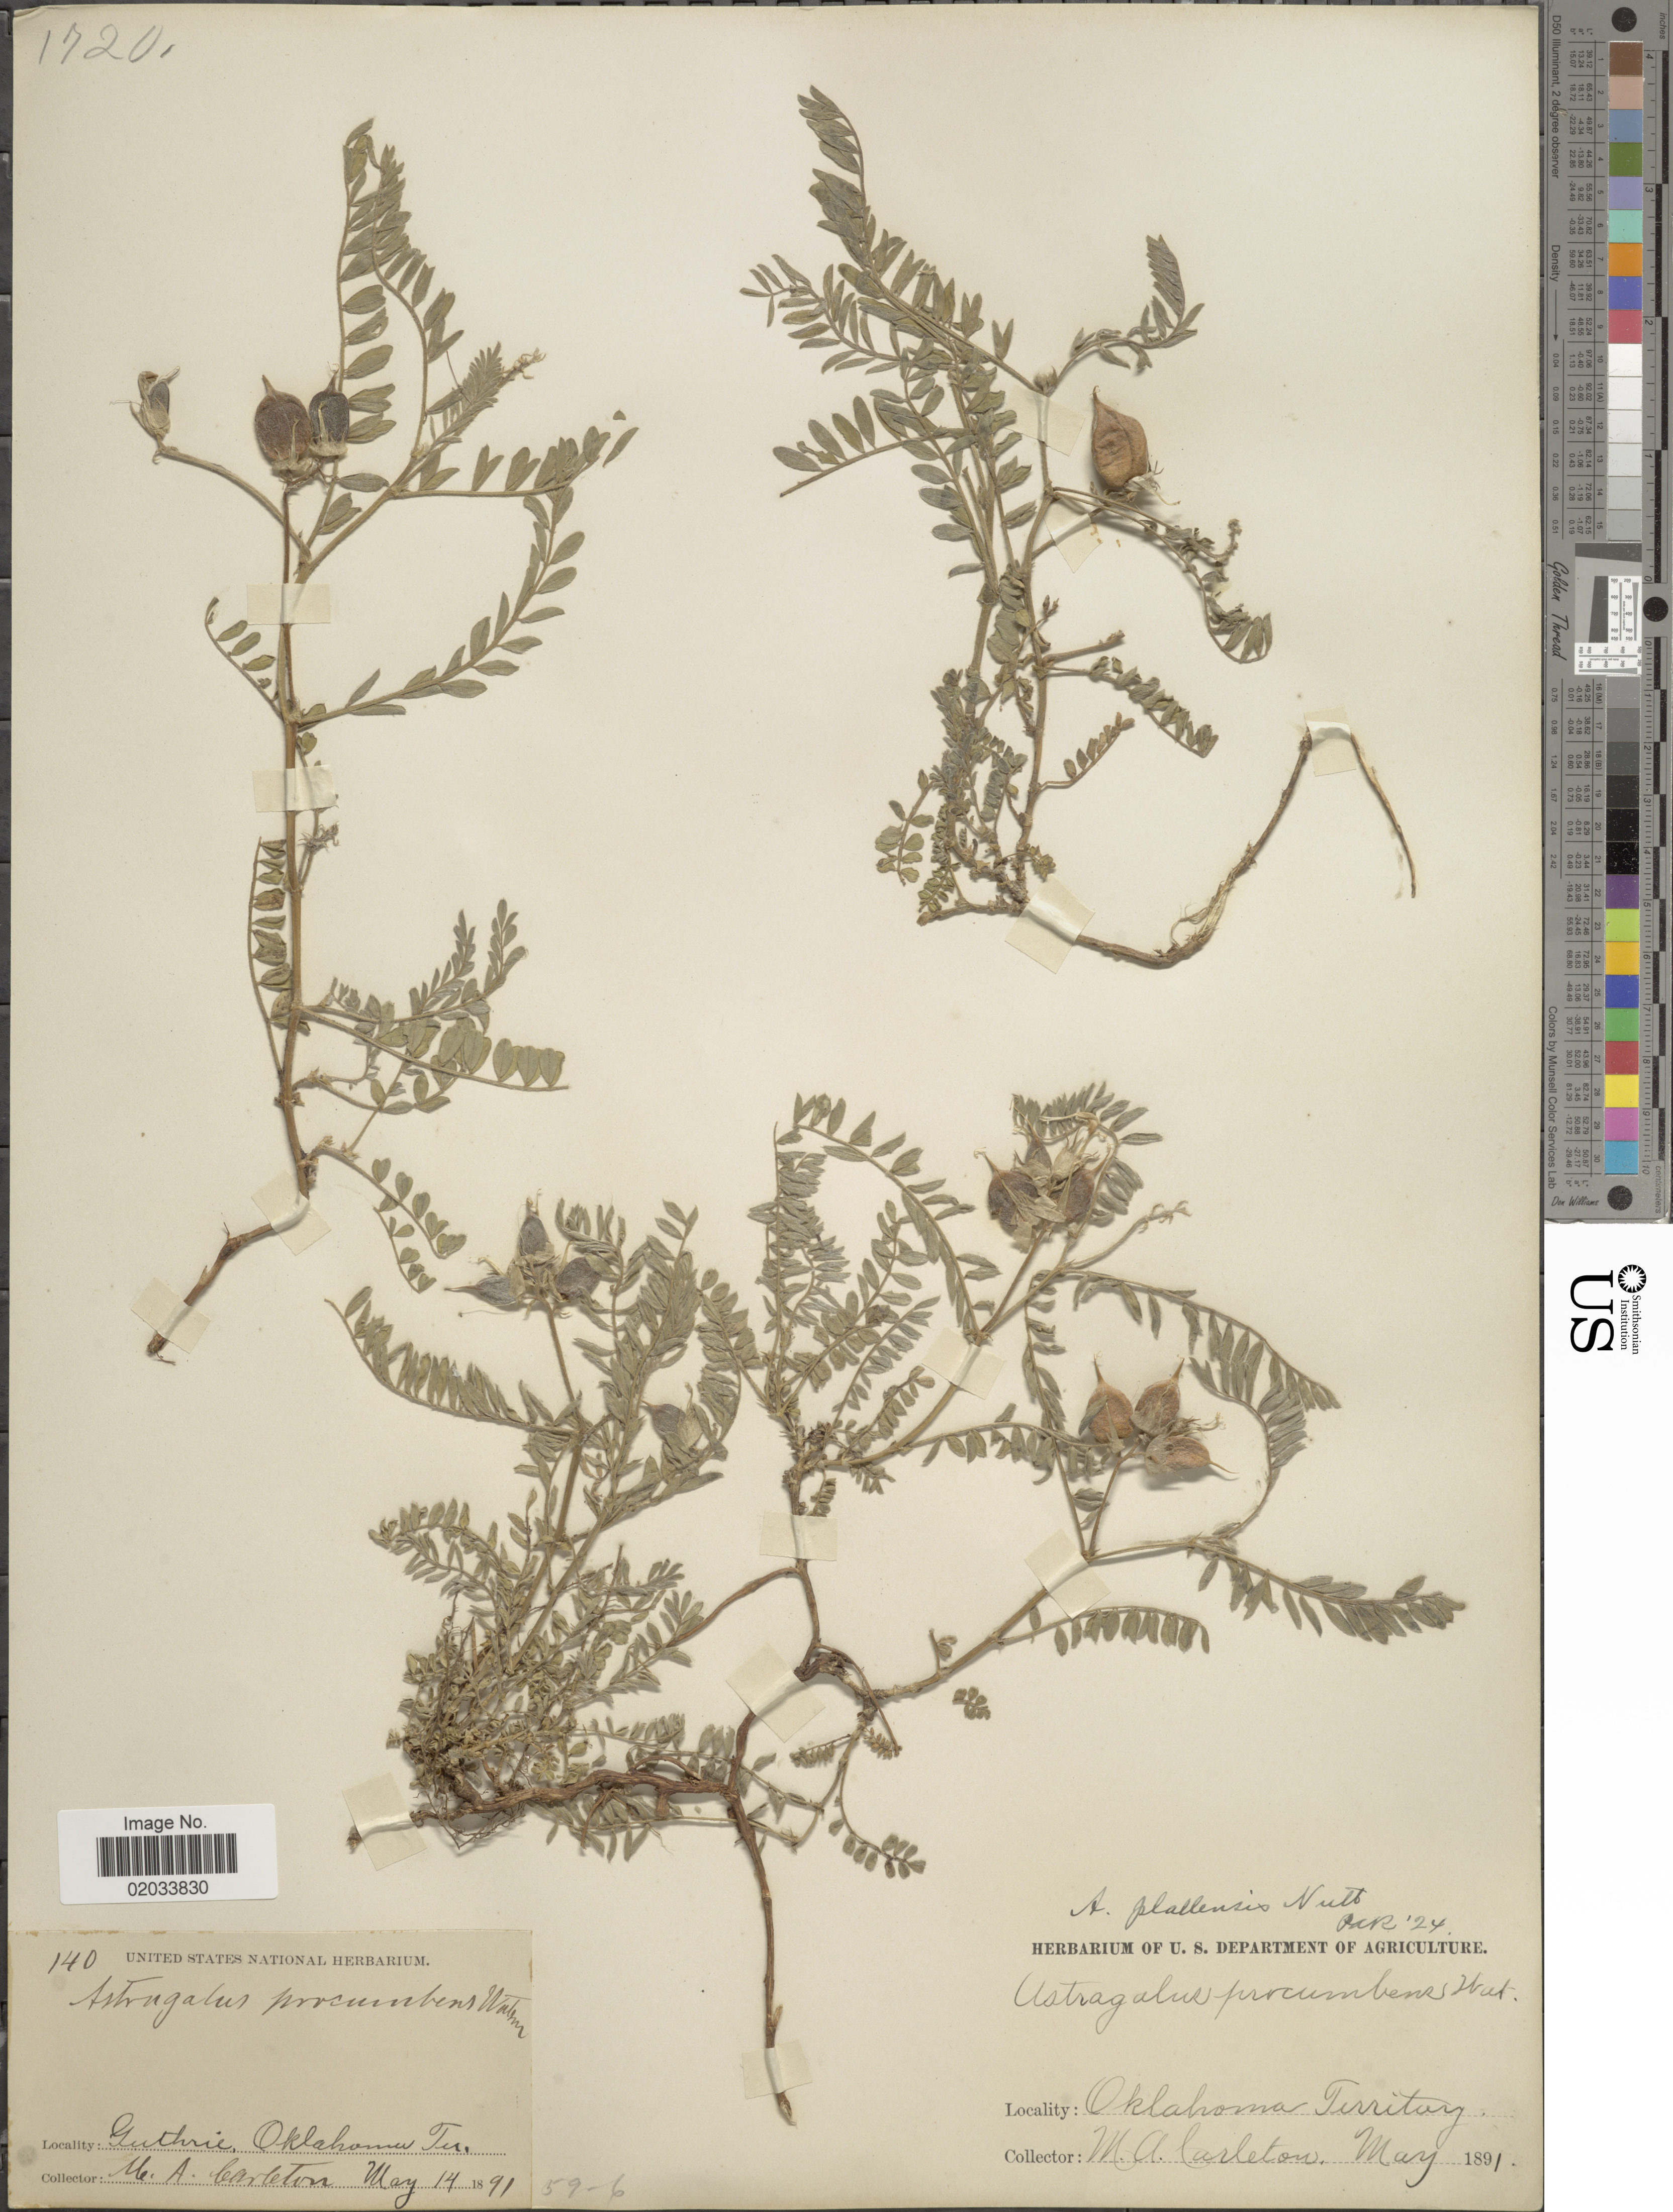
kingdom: Plantae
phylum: Tracheophyta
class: Magnoliopsida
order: Fabales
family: Fabaceae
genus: Astragalus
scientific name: Astragalus plattensis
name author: Nutt. ex Torr. & A. Gray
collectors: M. A. Carleton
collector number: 140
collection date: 1891-05-14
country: United States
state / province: Oklahoma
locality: Guthrie